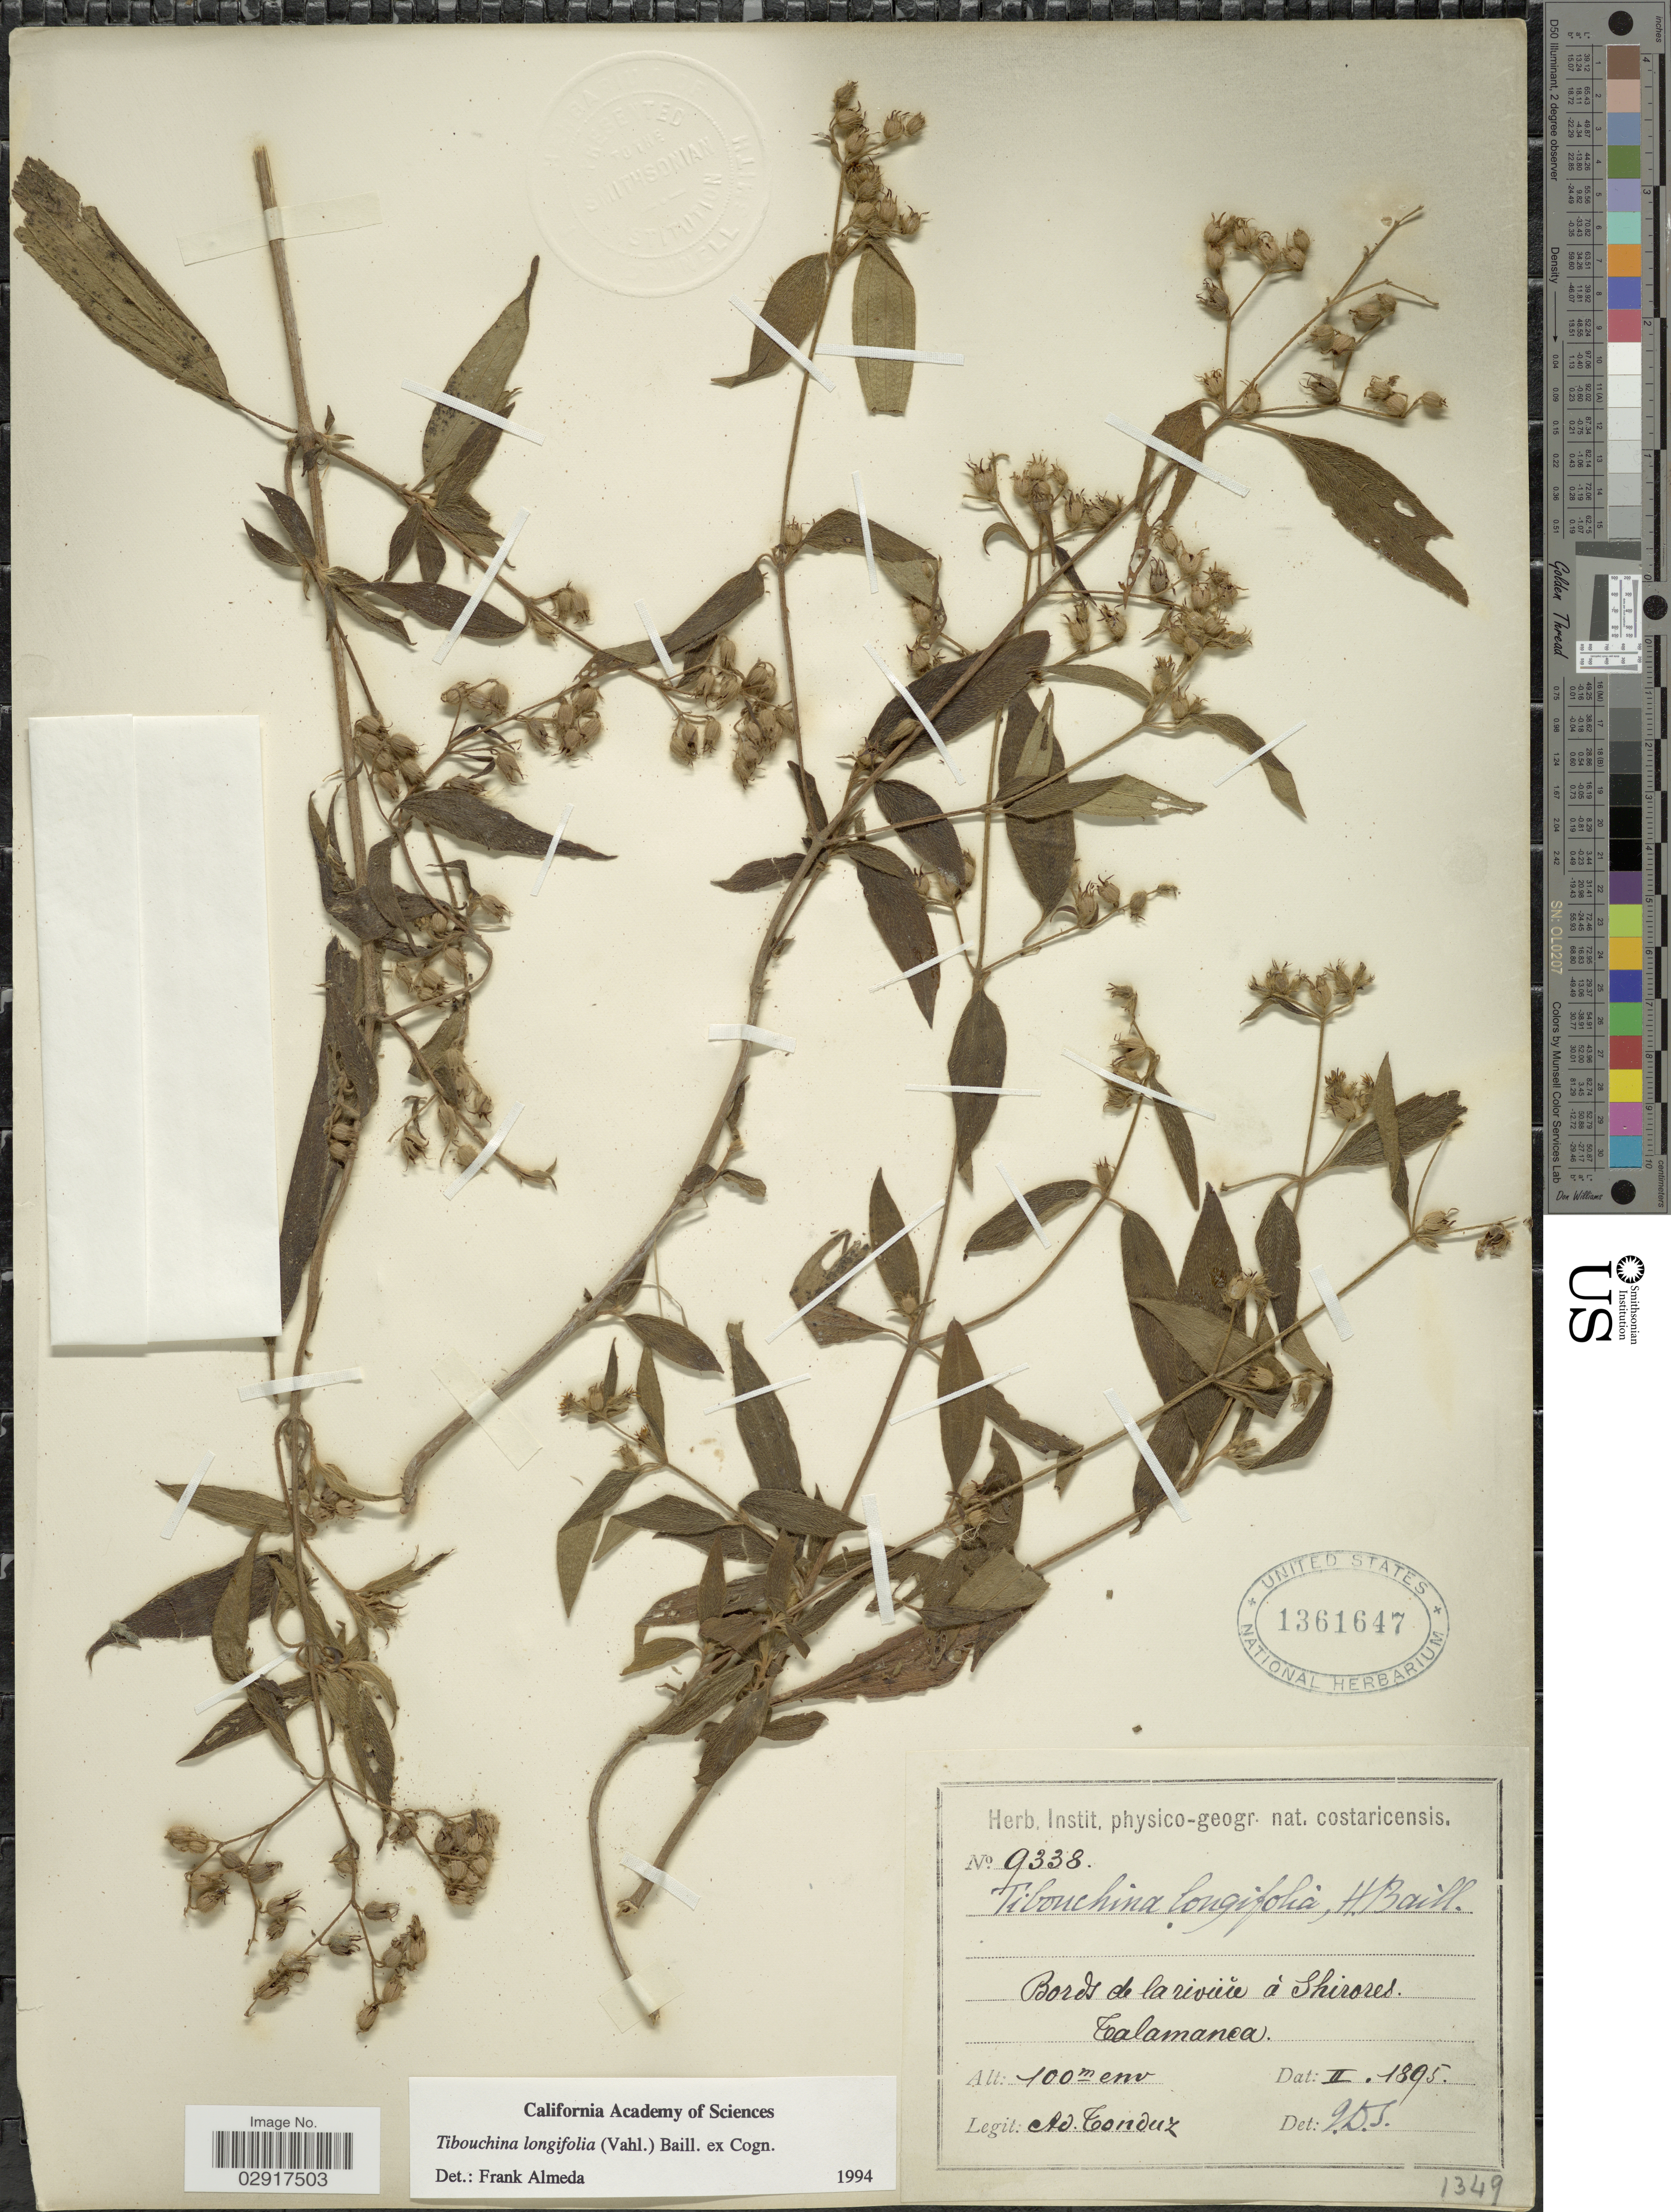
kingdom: Plantae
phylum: Tracheophyta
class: Magnoliopsida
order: Myrtales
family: Melastomataceae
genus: Chaetogastra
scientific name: Chaetogastra longifolia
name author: (Vahl) DC.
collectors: A. Tonduz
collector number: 9338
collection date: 1895-02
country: Costa Rica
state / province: Limón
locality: Bords de la riviëre á Shirores. Talamanca.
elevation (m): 100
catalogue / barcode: US 1361647